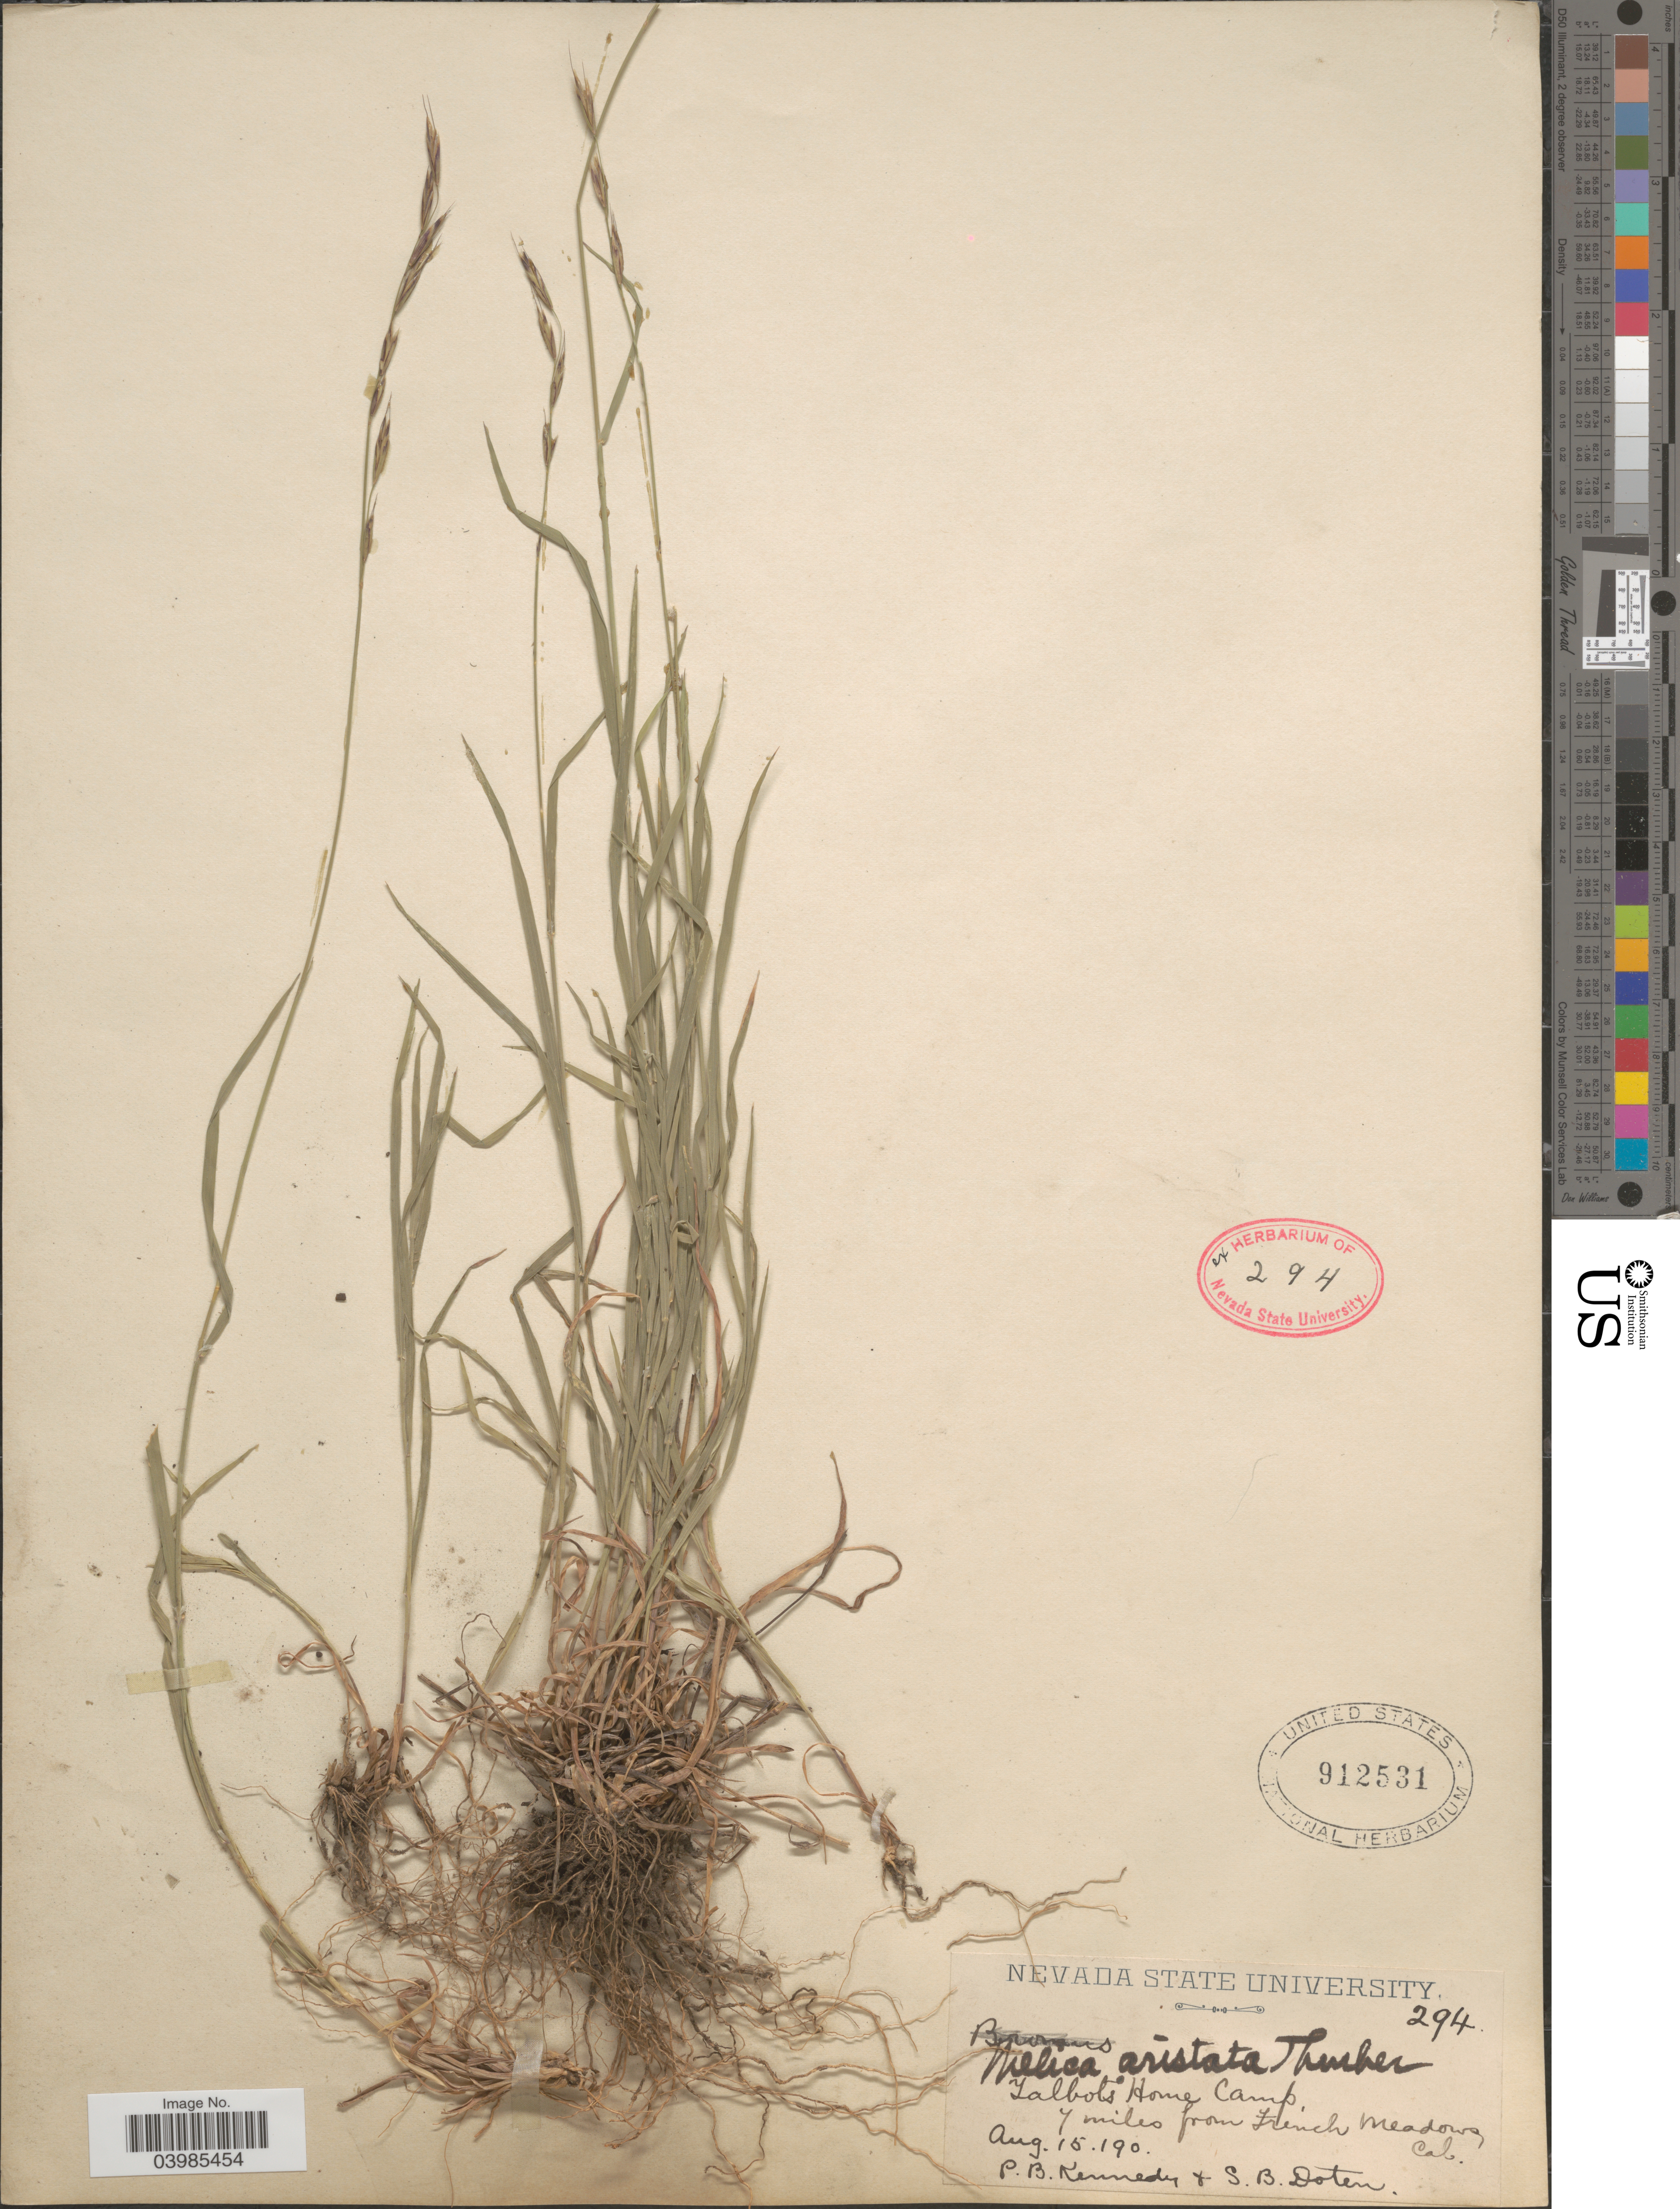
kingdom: Plantae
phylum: Tracheophyta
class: Liliopsida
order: Poales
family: Poaceae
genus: Melica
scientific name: Melica aristata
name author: Thurb. ex Bol.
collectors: P. B. Kennedy & S. Doten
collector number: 294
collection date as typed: Aug. 15. 190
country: United States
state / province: California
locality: Talbots Home Camp, 7 miles from French Meadows.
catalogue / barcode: US 912531